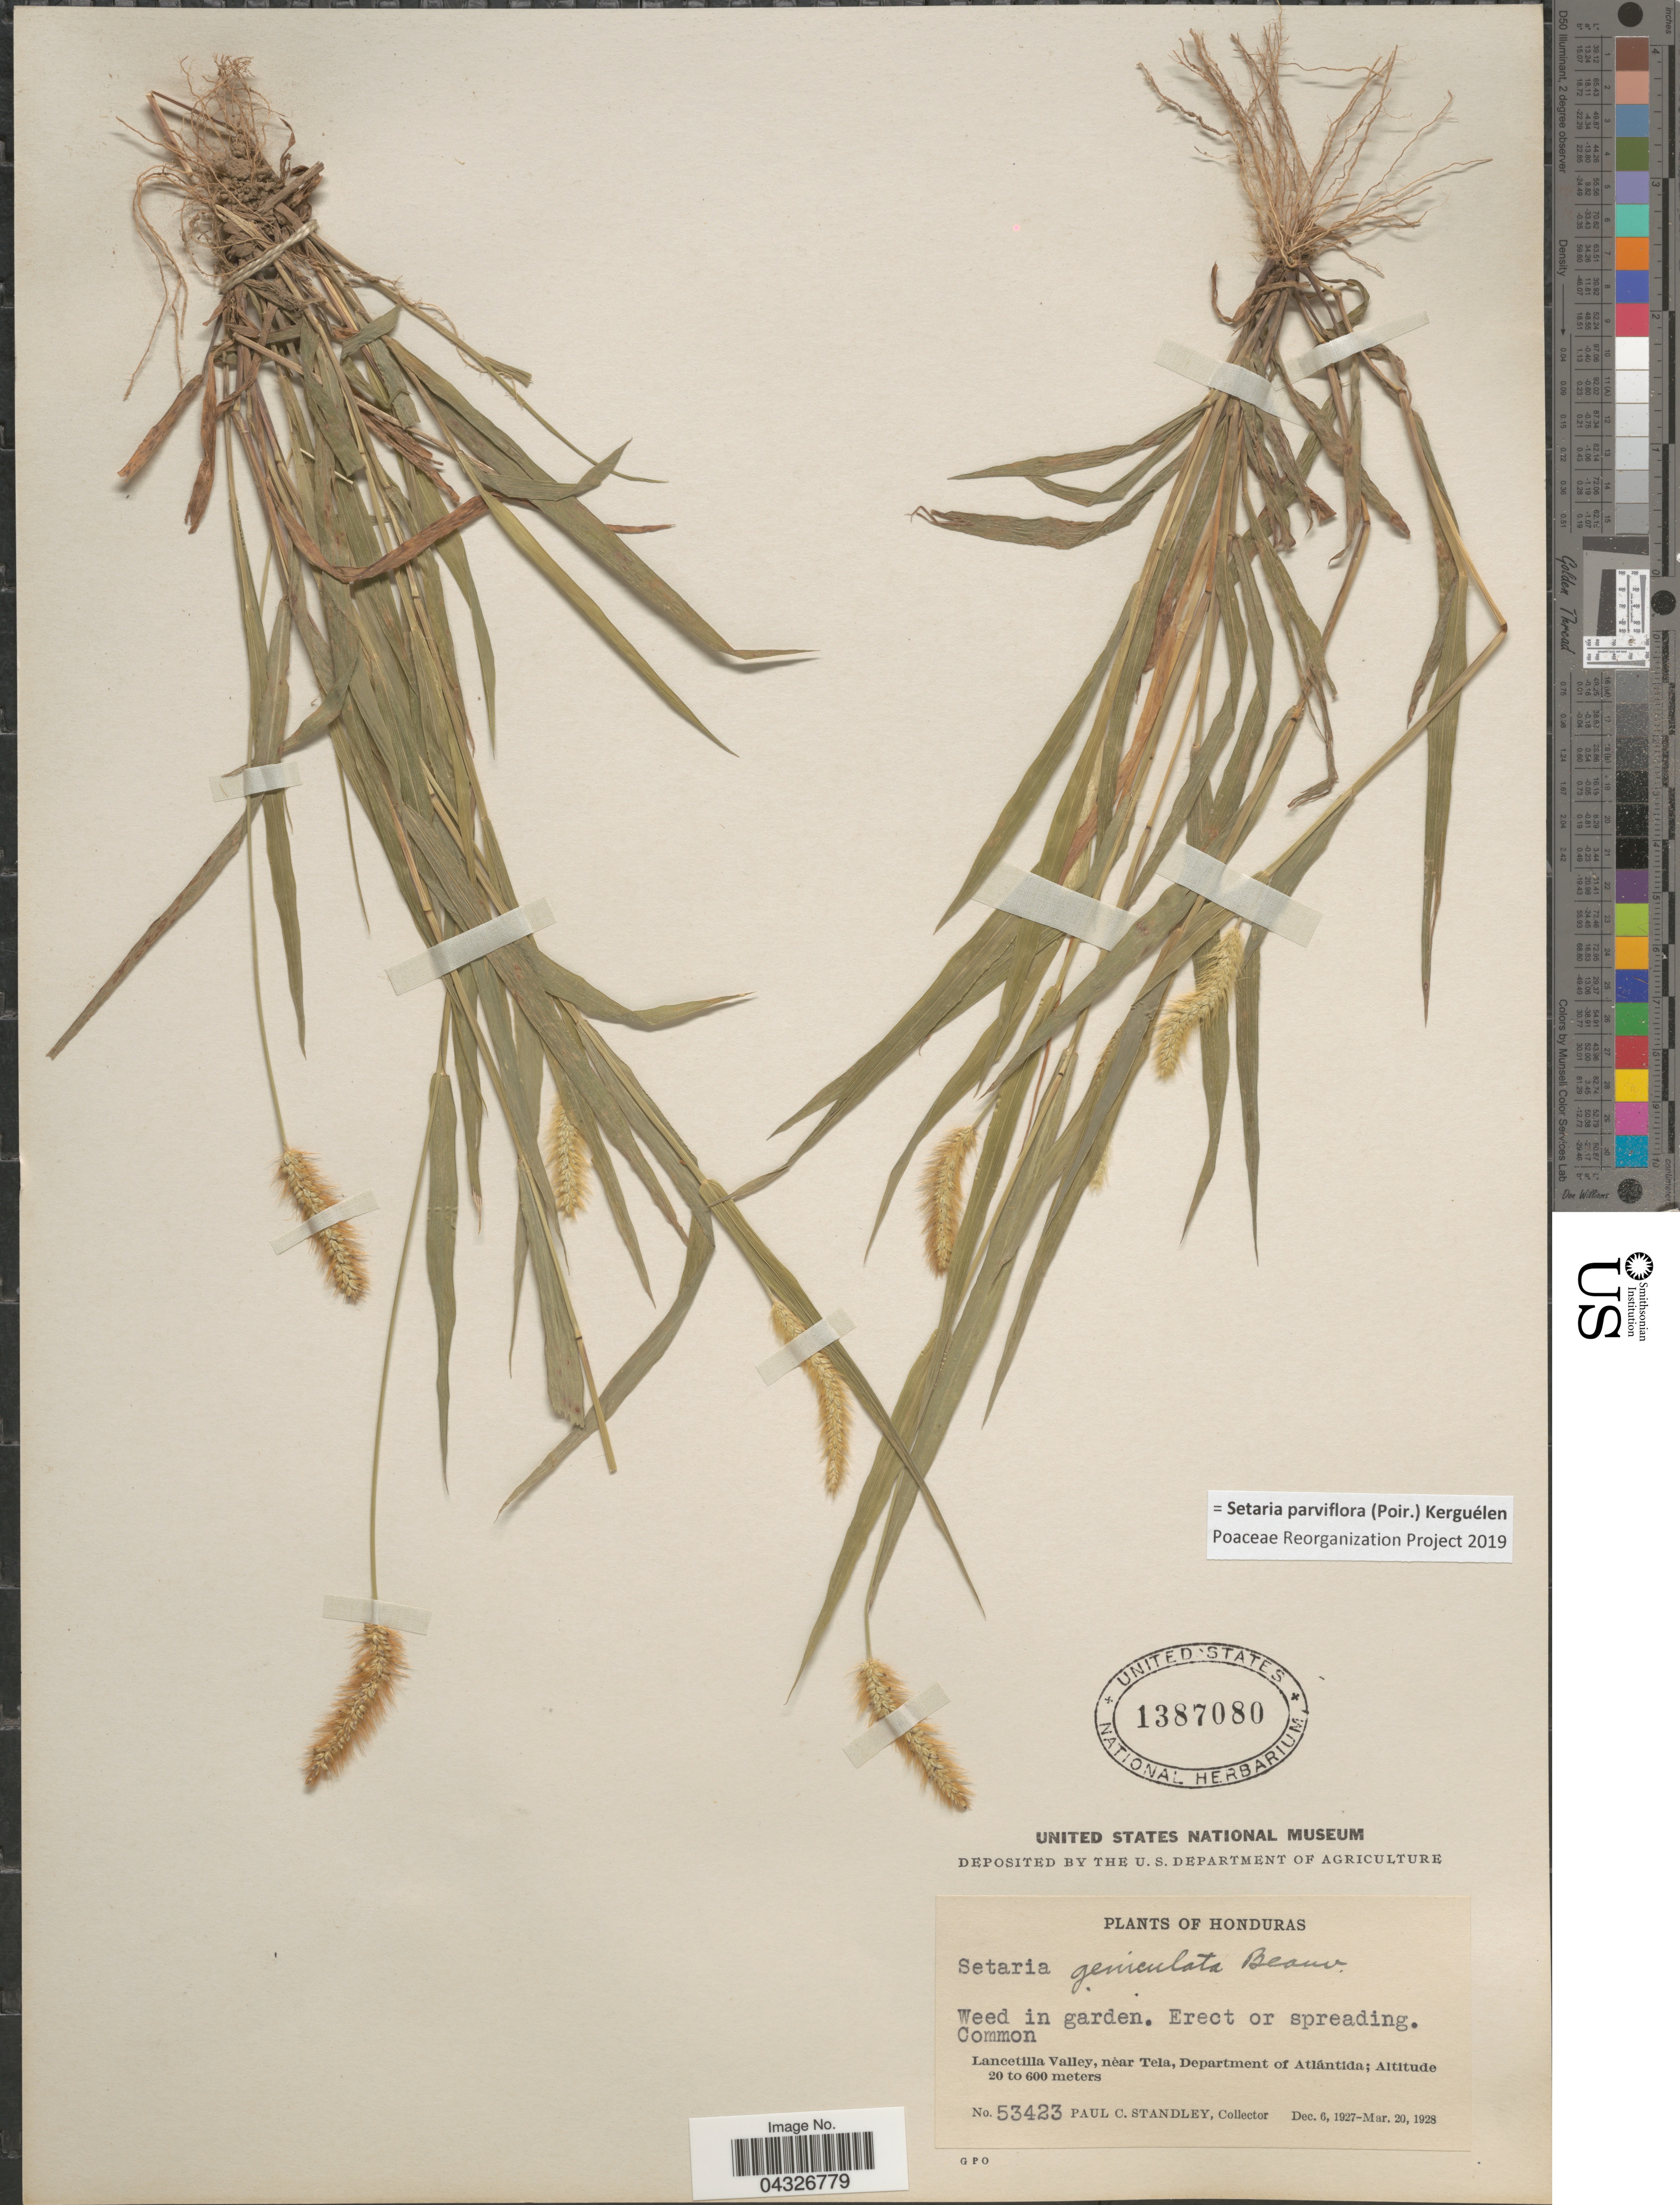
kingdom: Plantae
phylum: Tracheophyta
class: Liliopsida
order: Poales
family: Poaceae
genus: Setaria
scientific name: Setaria parviflora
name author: (Poir.) Kerguélen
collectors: P. C. Standley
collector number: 53423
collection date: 1927-12-06/1928-03-20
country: Honduras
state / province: Atlantida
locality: Lancetilla Valley, near Tela, Department of Atlántida.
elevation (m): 20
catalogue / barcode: US 1387080